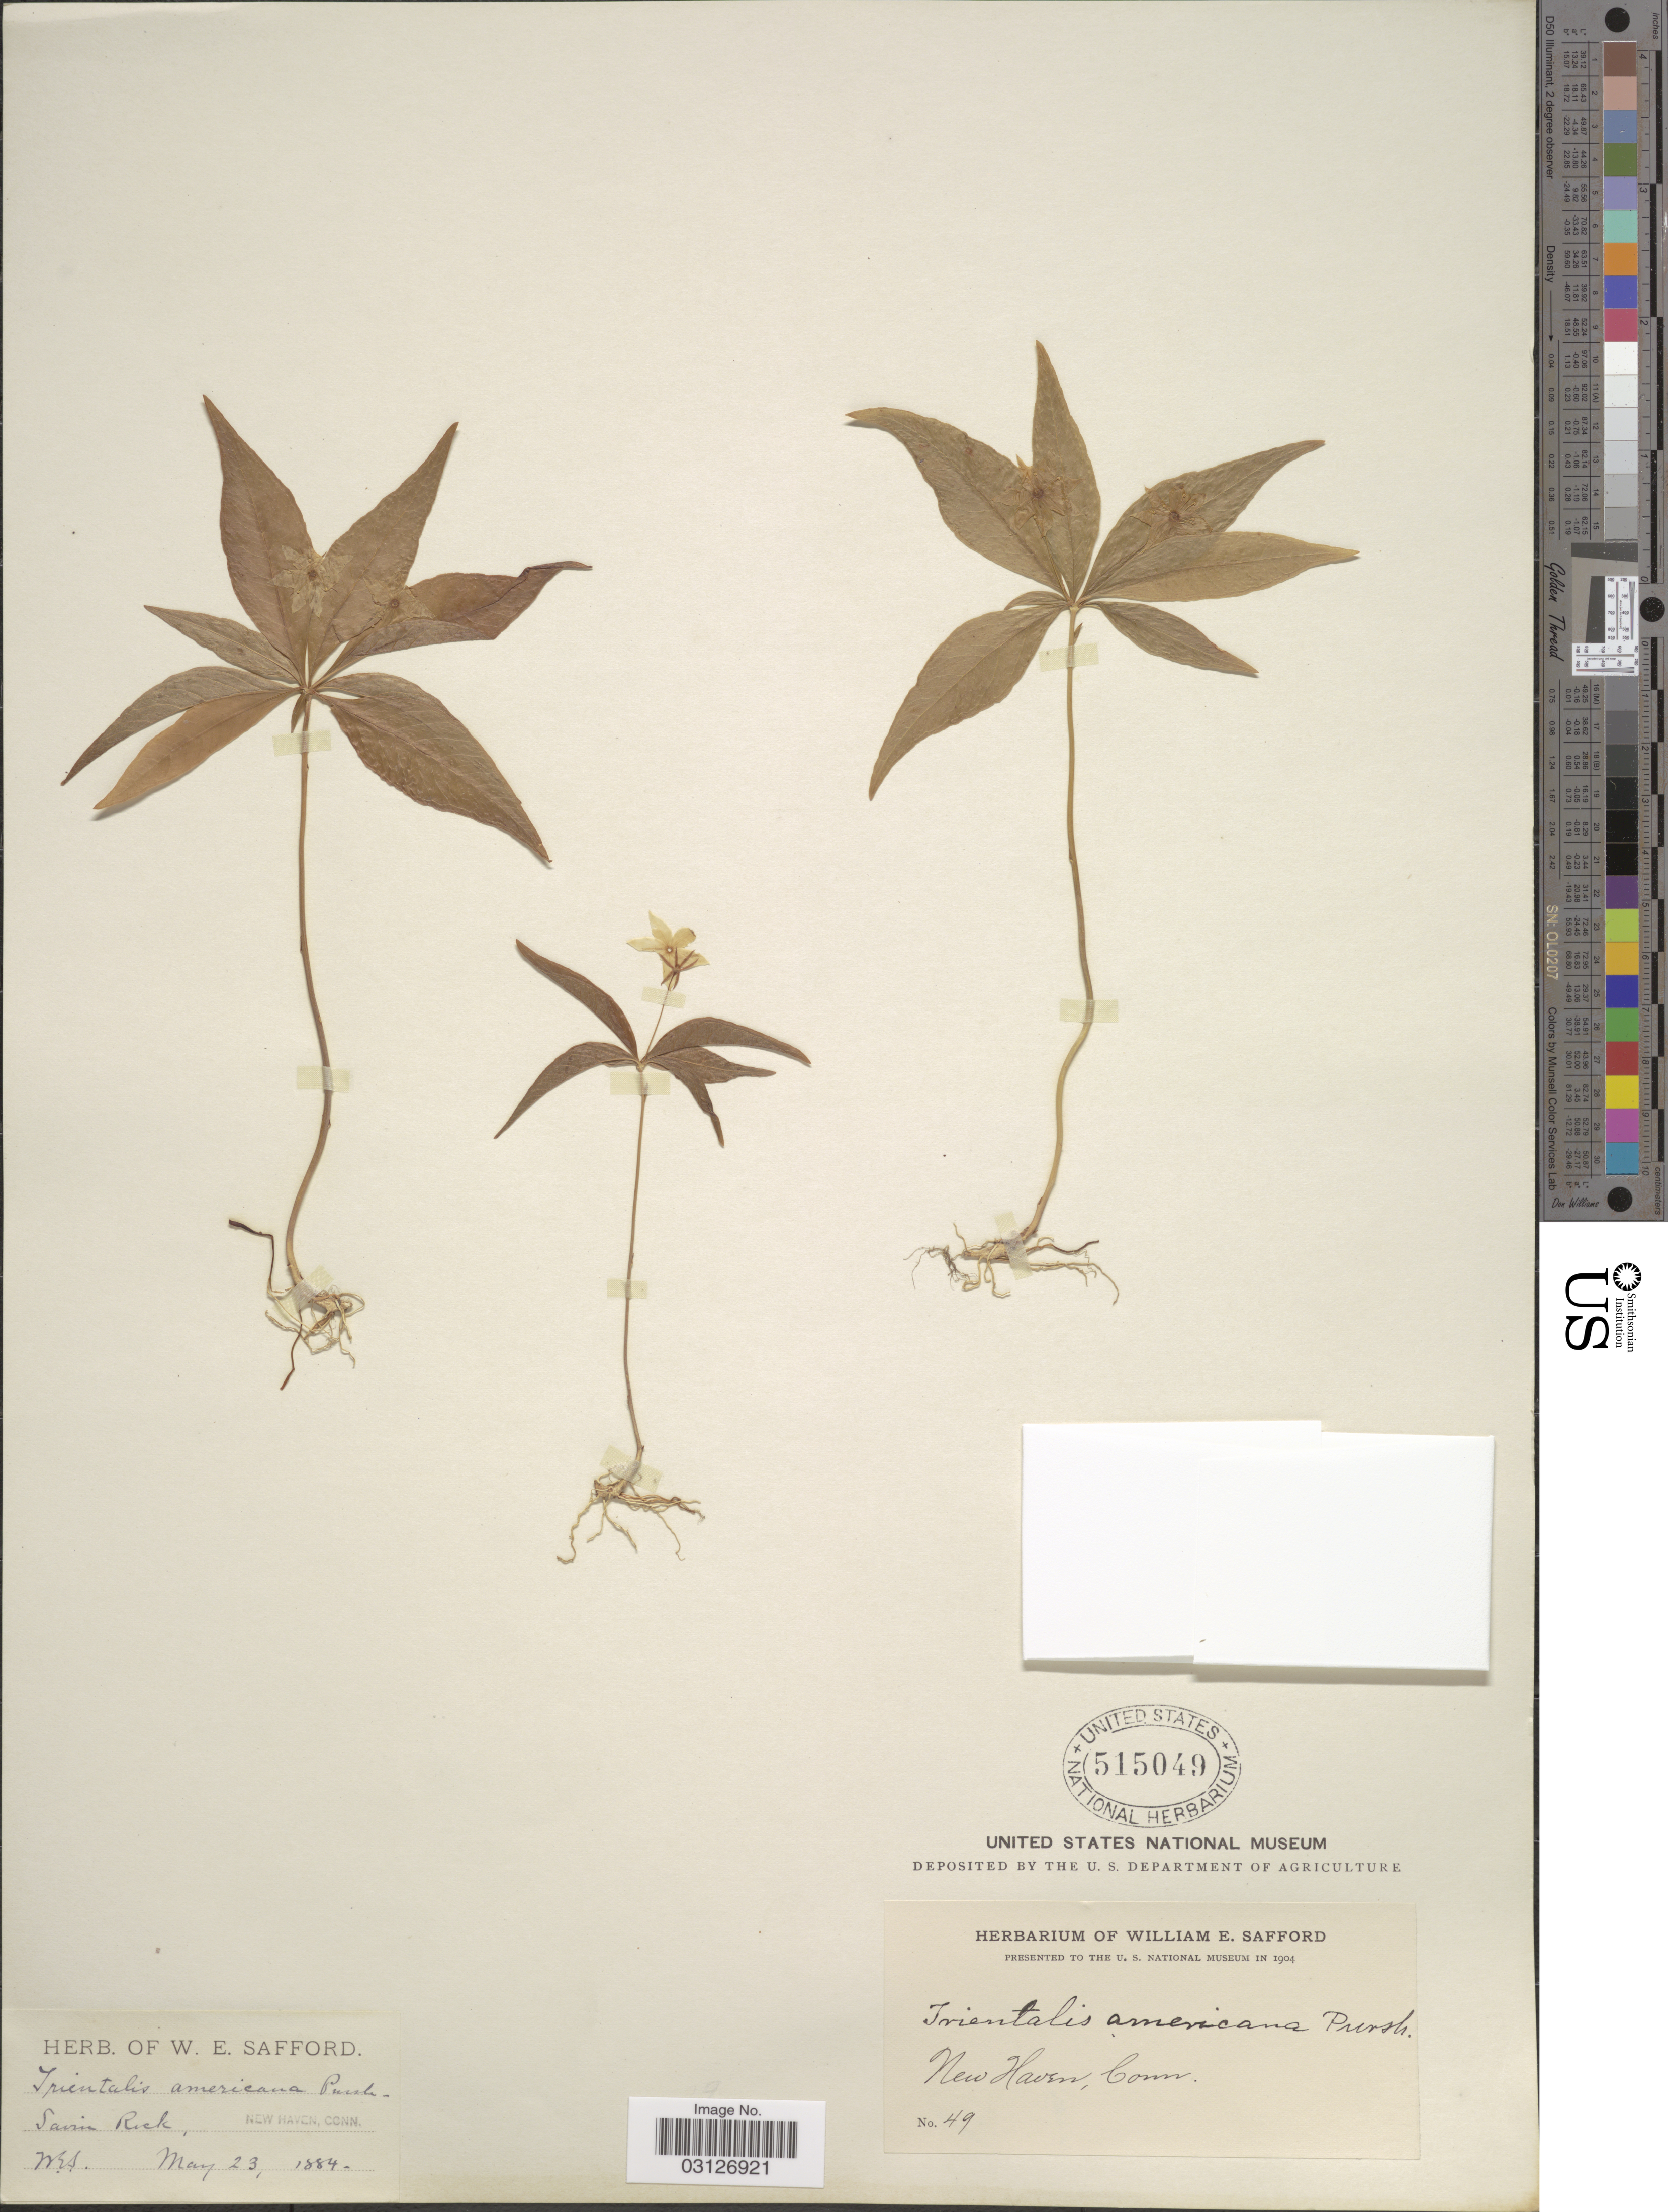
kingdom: Plantae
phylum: Tracheophyta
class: Magnoliopsida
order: Ericales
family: Primulaceae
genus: Trientalis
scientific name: Trientalis americana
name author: Pursh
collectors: W. E. Safford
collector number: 49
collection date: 1884-05-23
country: United States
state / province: Connecticut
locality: New Haven, Conn.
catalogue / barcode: US 515049